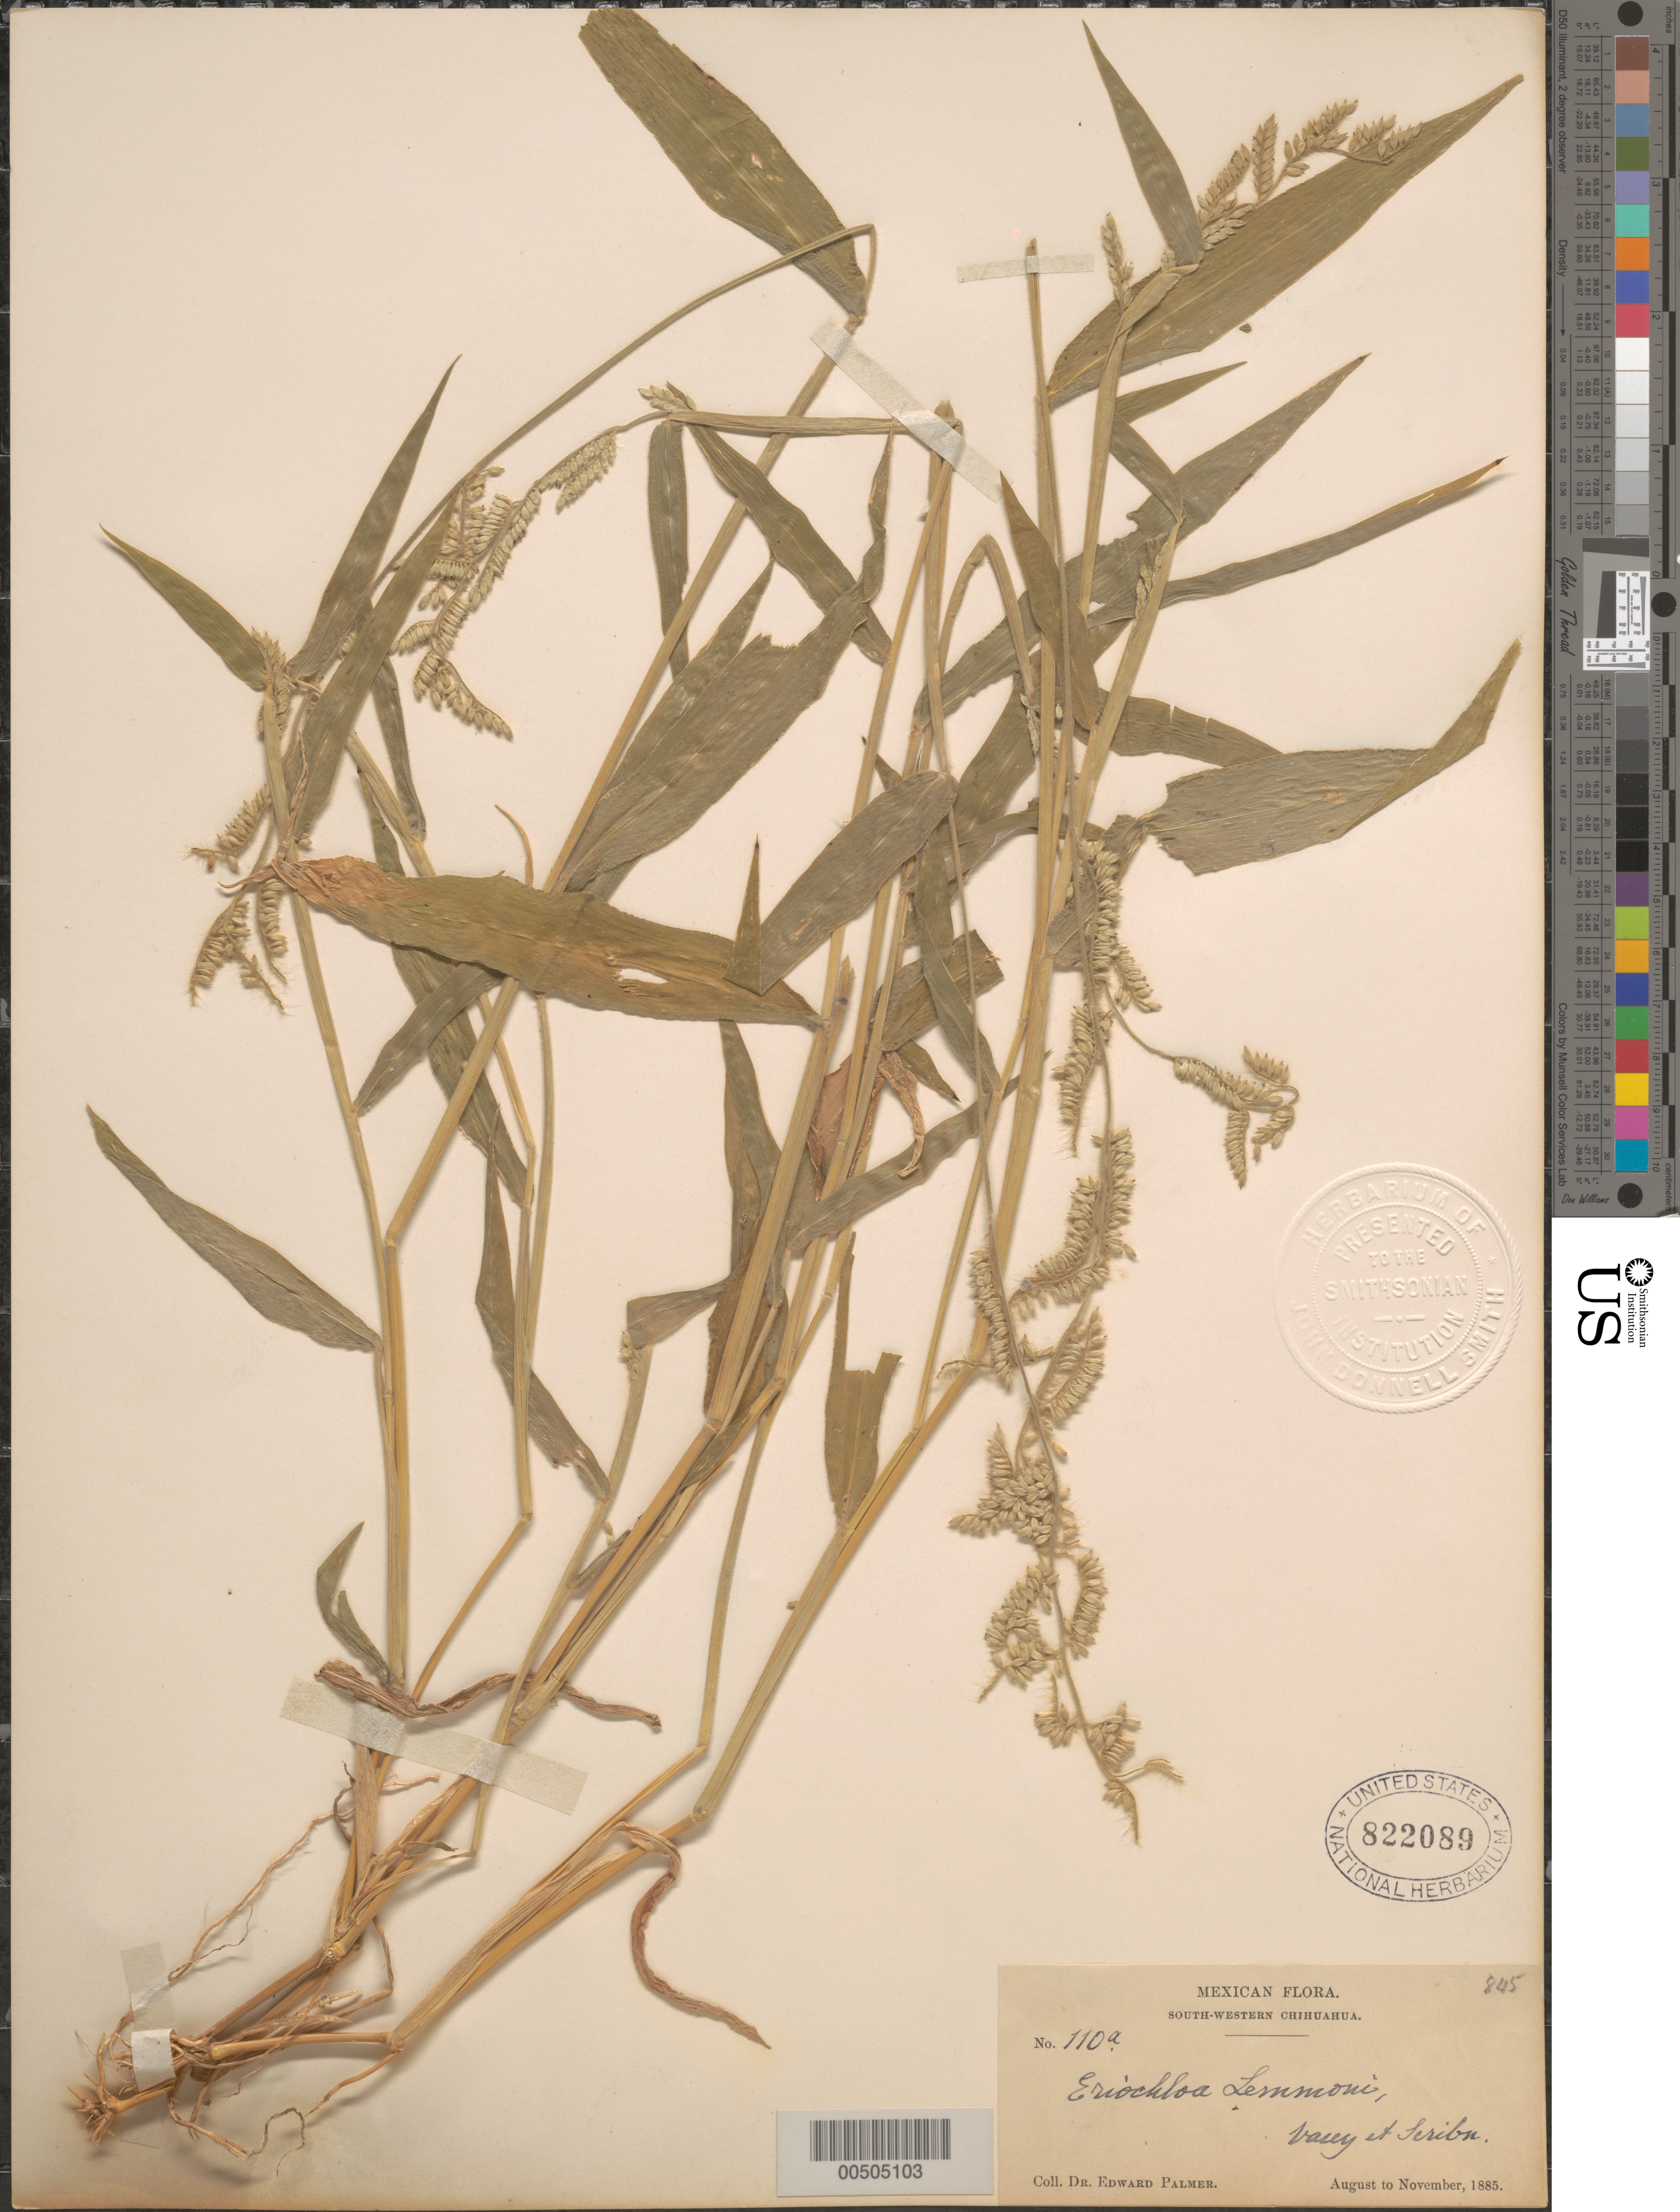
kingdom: Plantae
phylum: Tracheophyta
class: Liliopsida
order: Poales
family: Poaceae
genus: Eriochloa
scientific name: Eriochloa lemmonii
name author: Vasey & Scribn.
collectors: E. Palmer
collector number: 110a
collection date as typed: Aug 1885 to Nov 1885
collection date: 1885-08/1885-11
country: Mexico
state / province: Chihuahua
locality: South-western Chihuahua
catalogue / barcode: US 822089